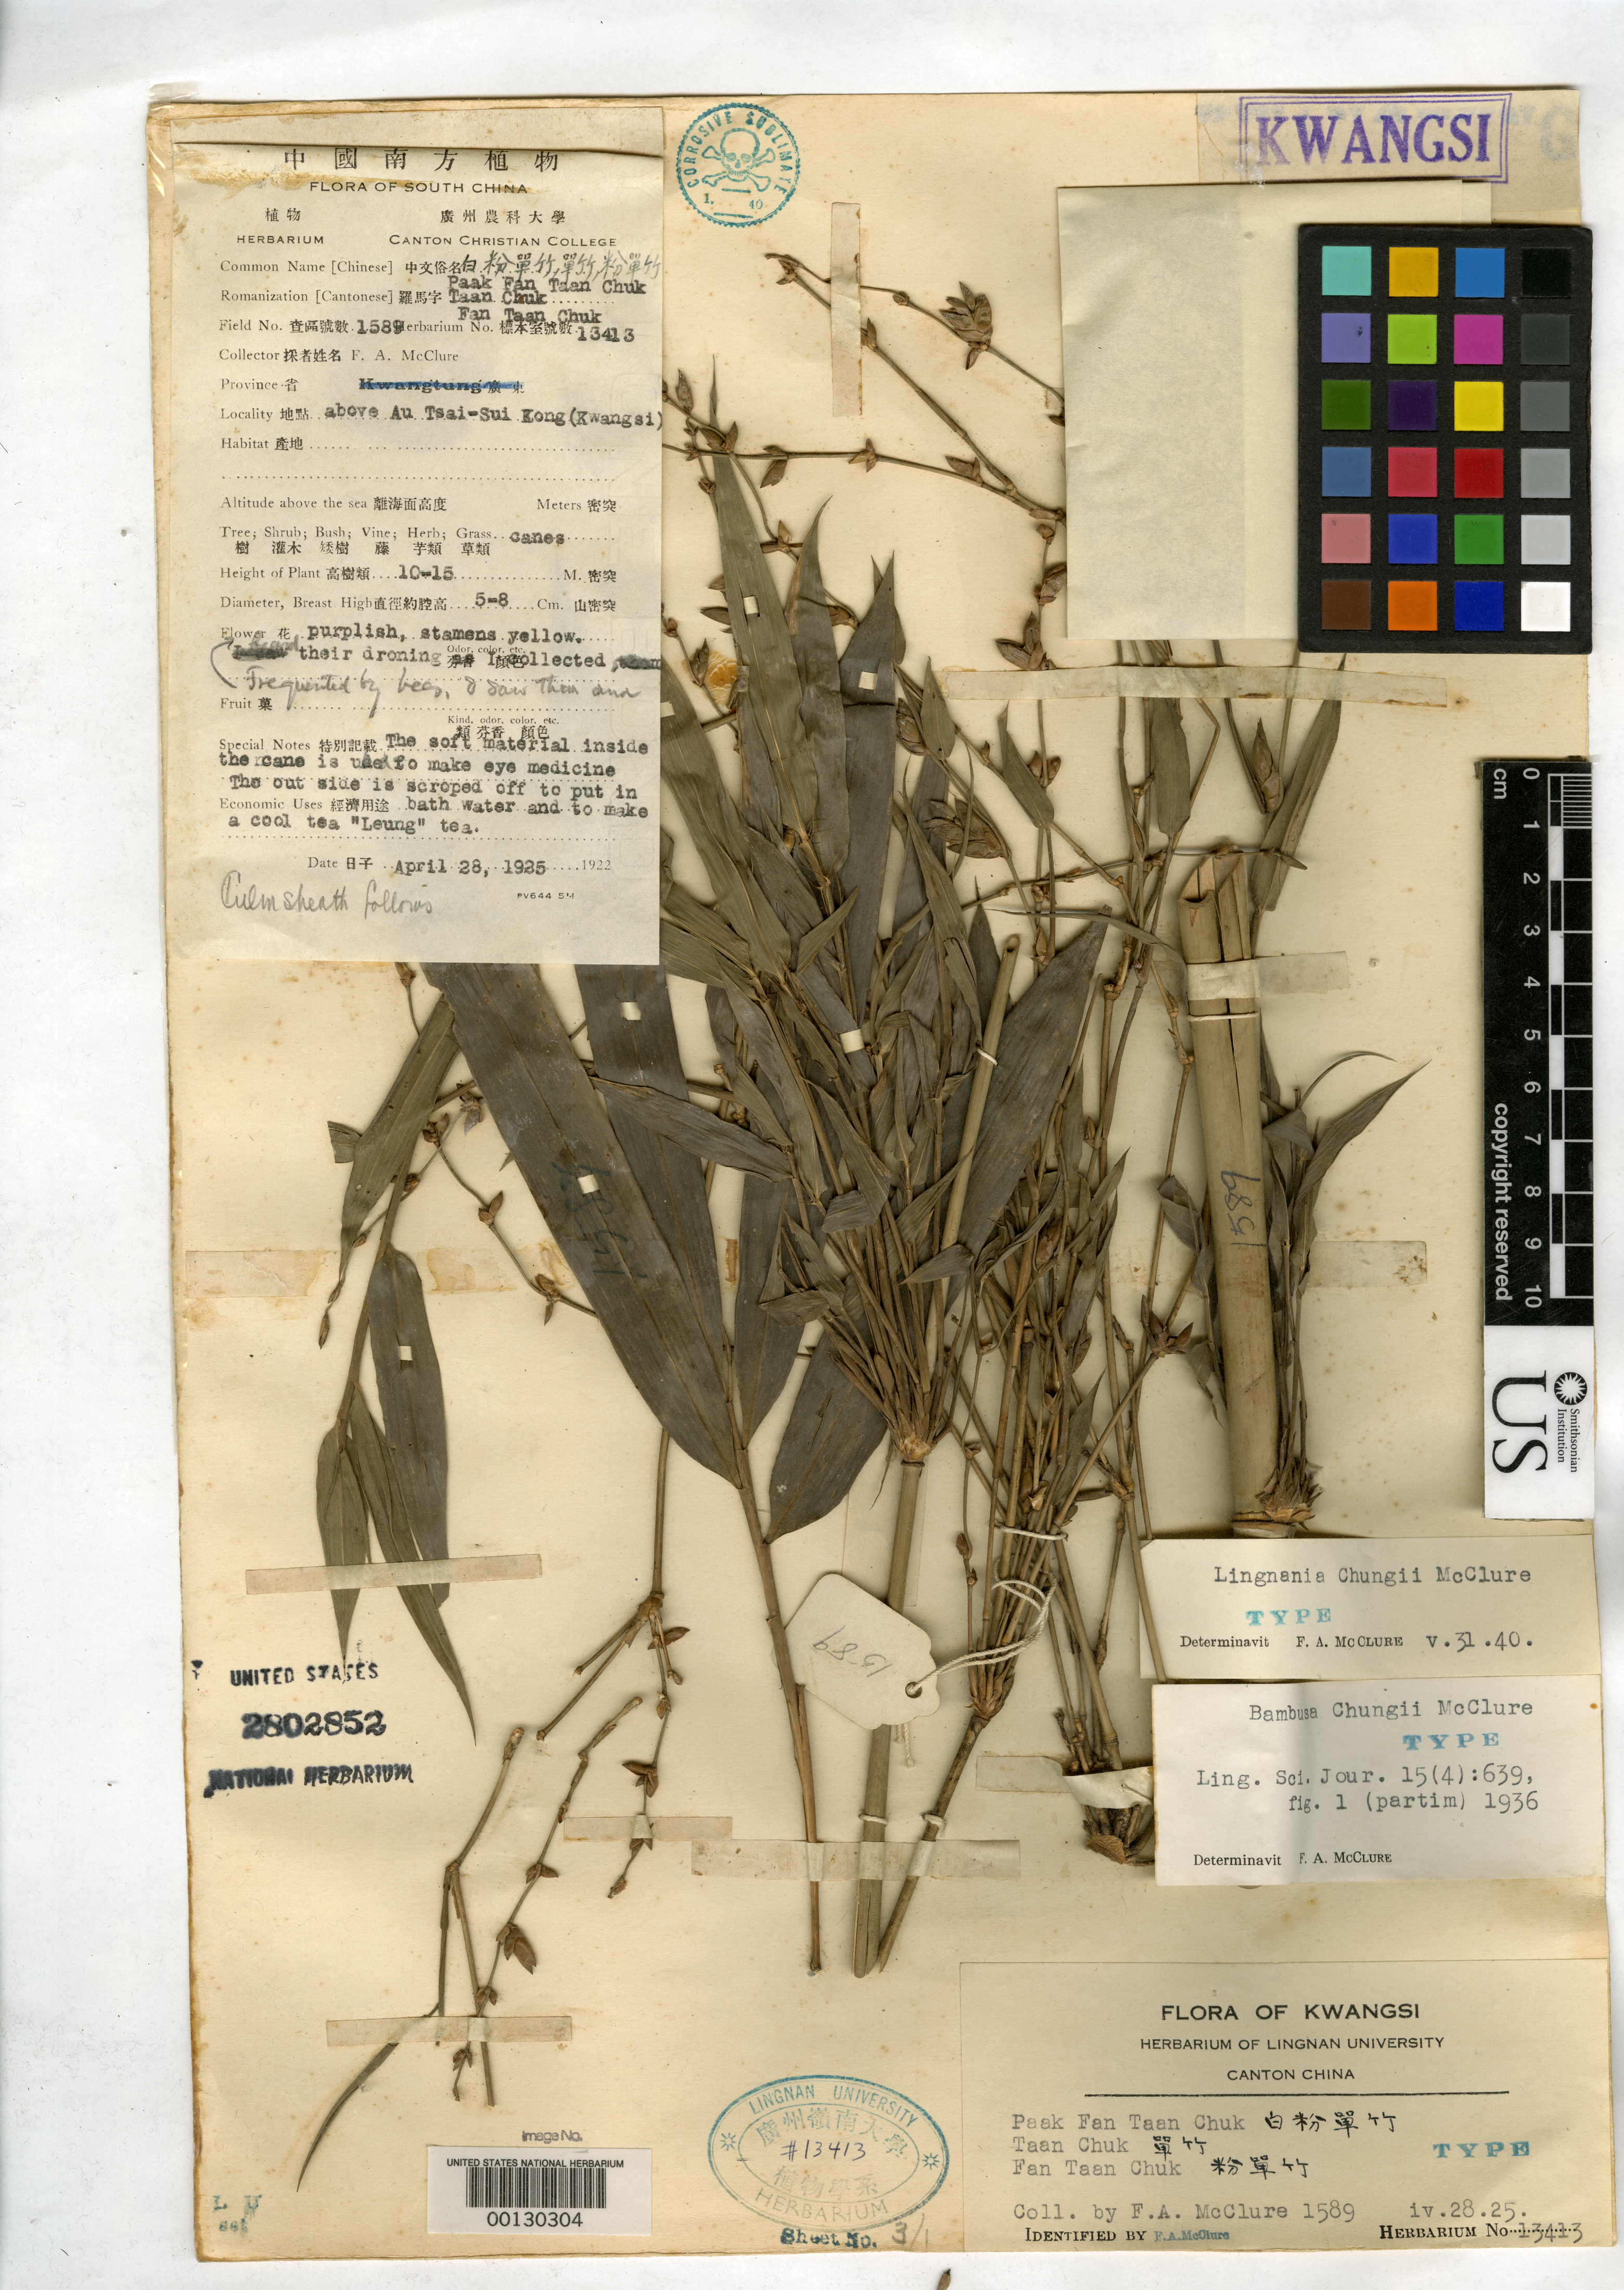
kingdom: Plantae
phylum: Tracheophyta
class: Liliopsida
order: Poales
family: Poaceae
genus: Bambusa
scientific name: Bambusa chungii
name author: McClure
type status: Holotype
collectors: F. A. McClure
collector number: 1589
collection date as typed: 28 Apr 1925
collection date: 1925-04-28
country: China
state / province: Guangxi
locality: Paak Fan Taan Chuk, Taan Chuk, Fan Taan Chuk.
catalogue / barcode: US 2802852